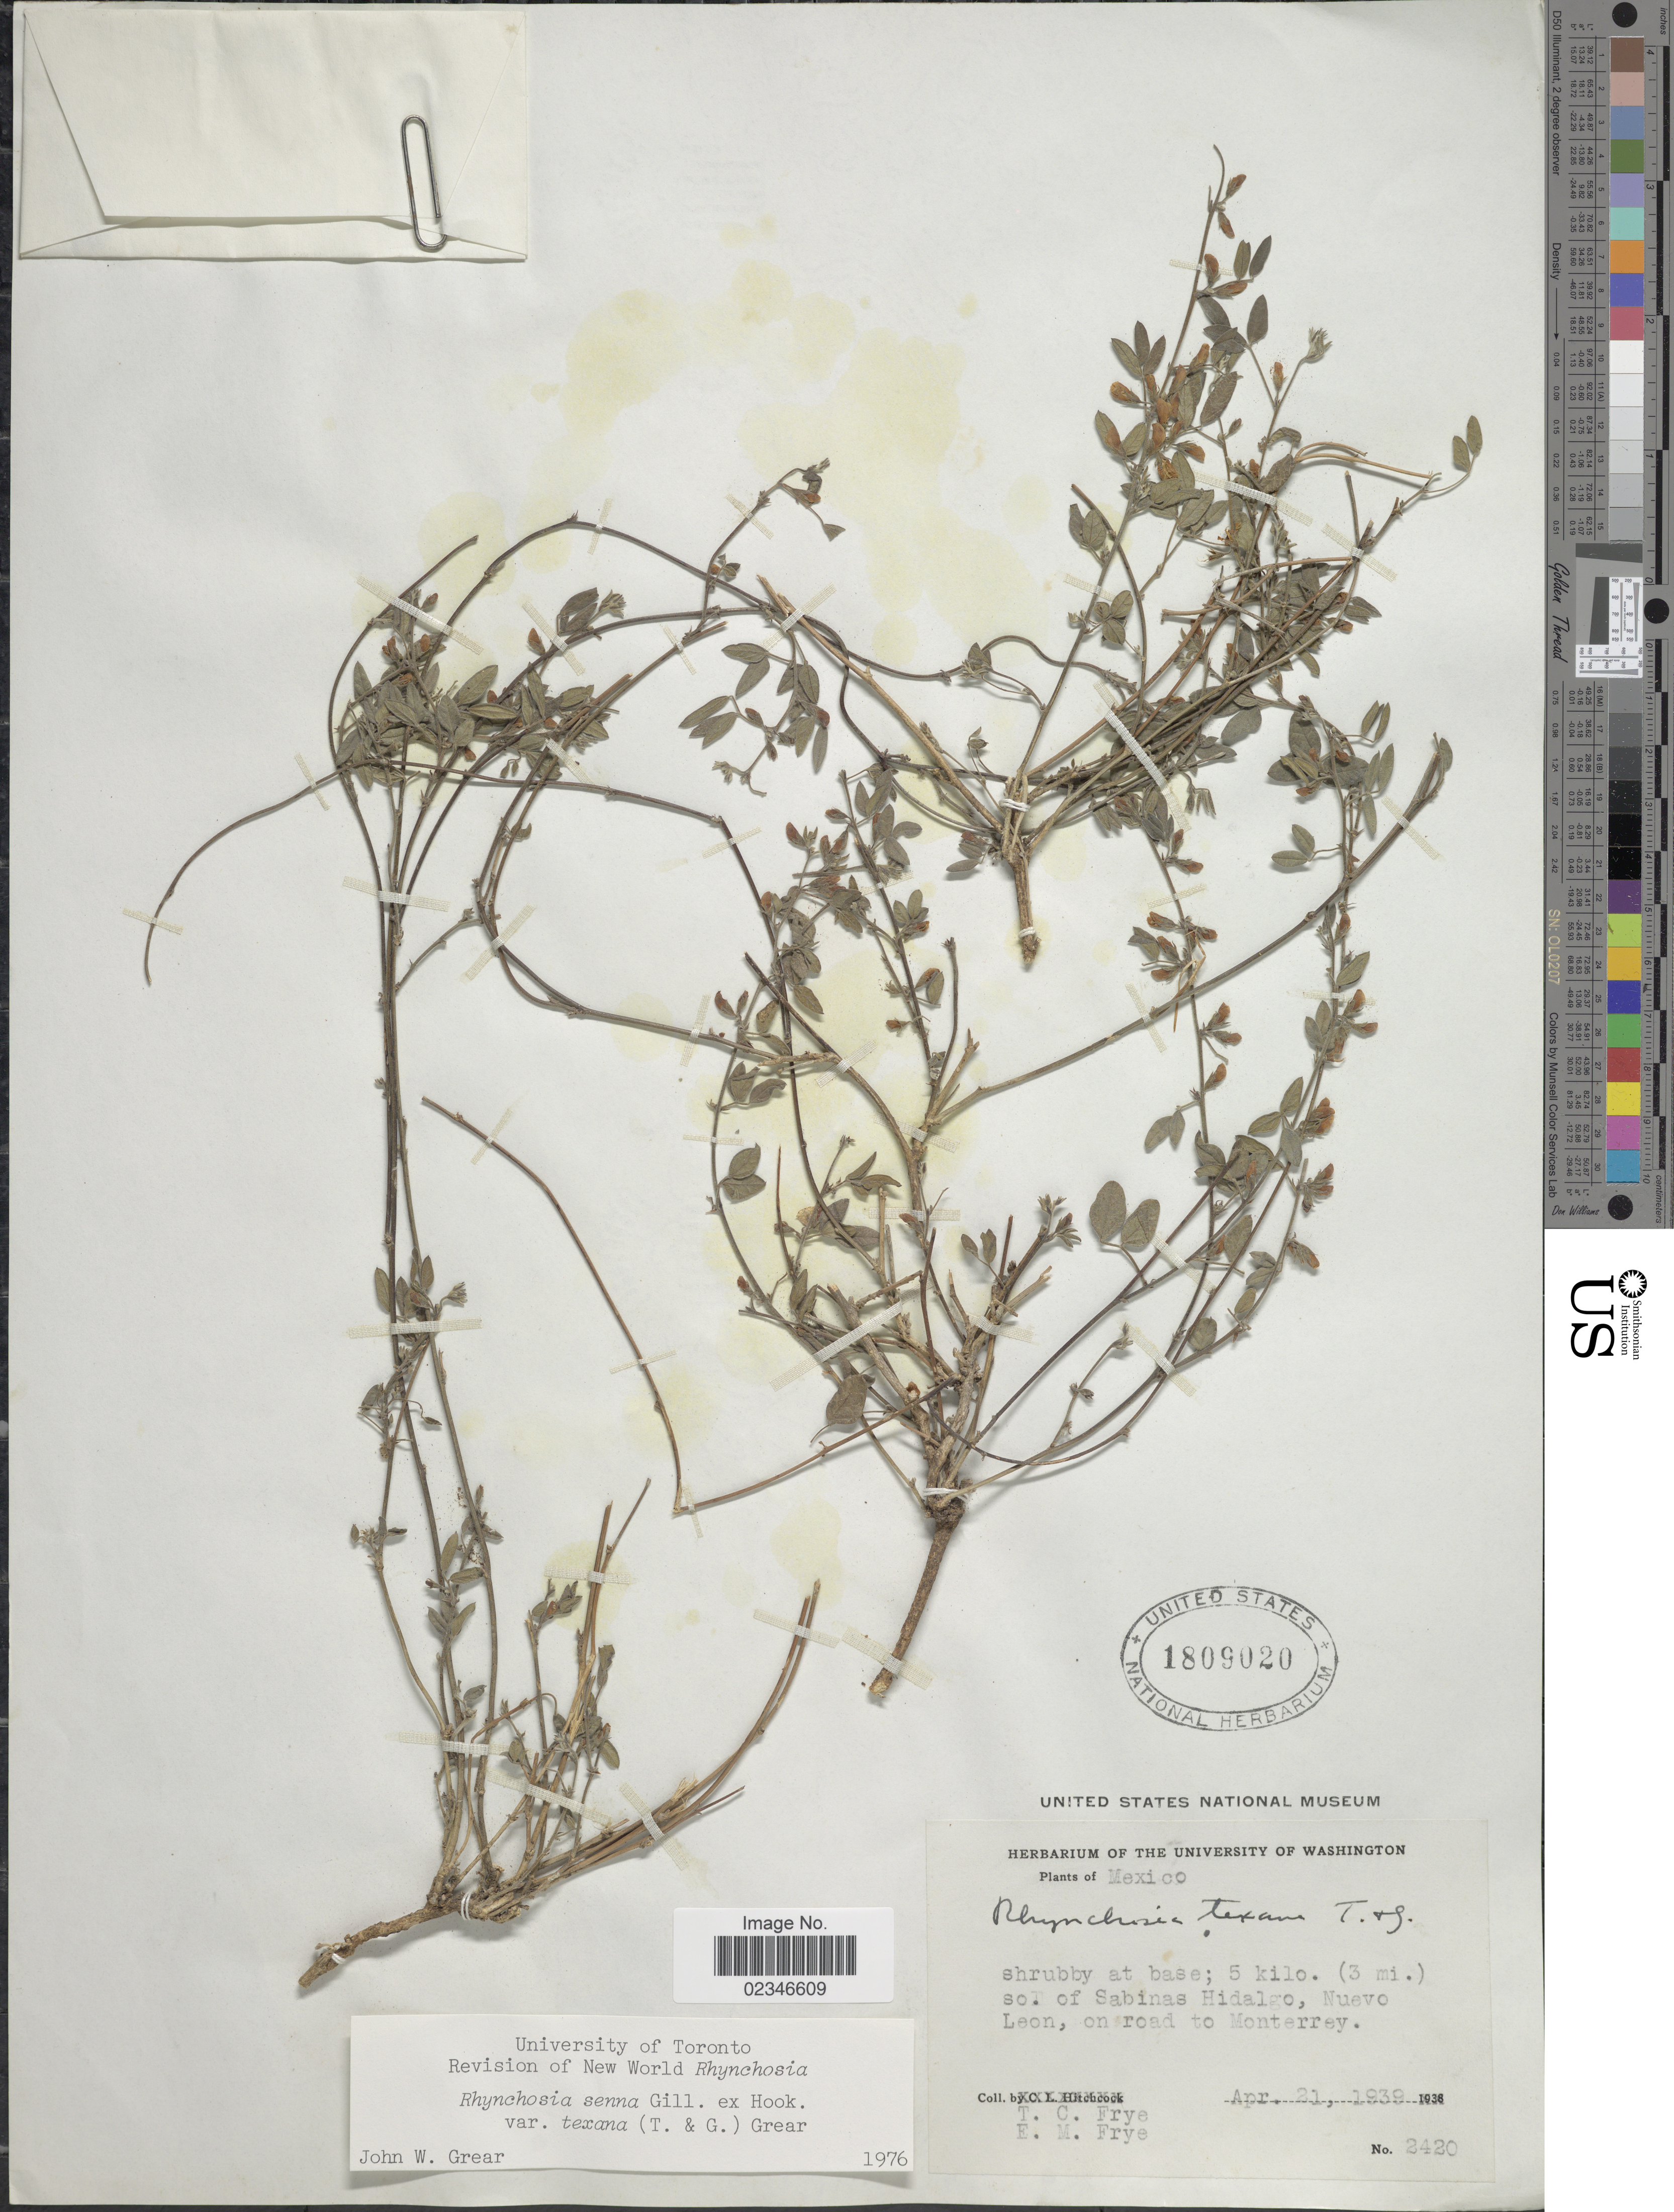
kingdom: Plantae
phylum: Tracheophyta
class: Magnoliopsida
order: Fabales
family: Fabaceae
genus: Rhynchosia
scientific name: Rhynchosia senna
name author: Gillies ex Hook.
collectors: T. C. Frye & E. Frye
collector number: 2420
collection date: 1939-04-21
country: Mexico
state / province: Nuevo León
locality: (3 mi) so. of Sabinas Hidalgo, Nuevo Leon, on road to Monterrey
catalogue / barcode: US 1809020